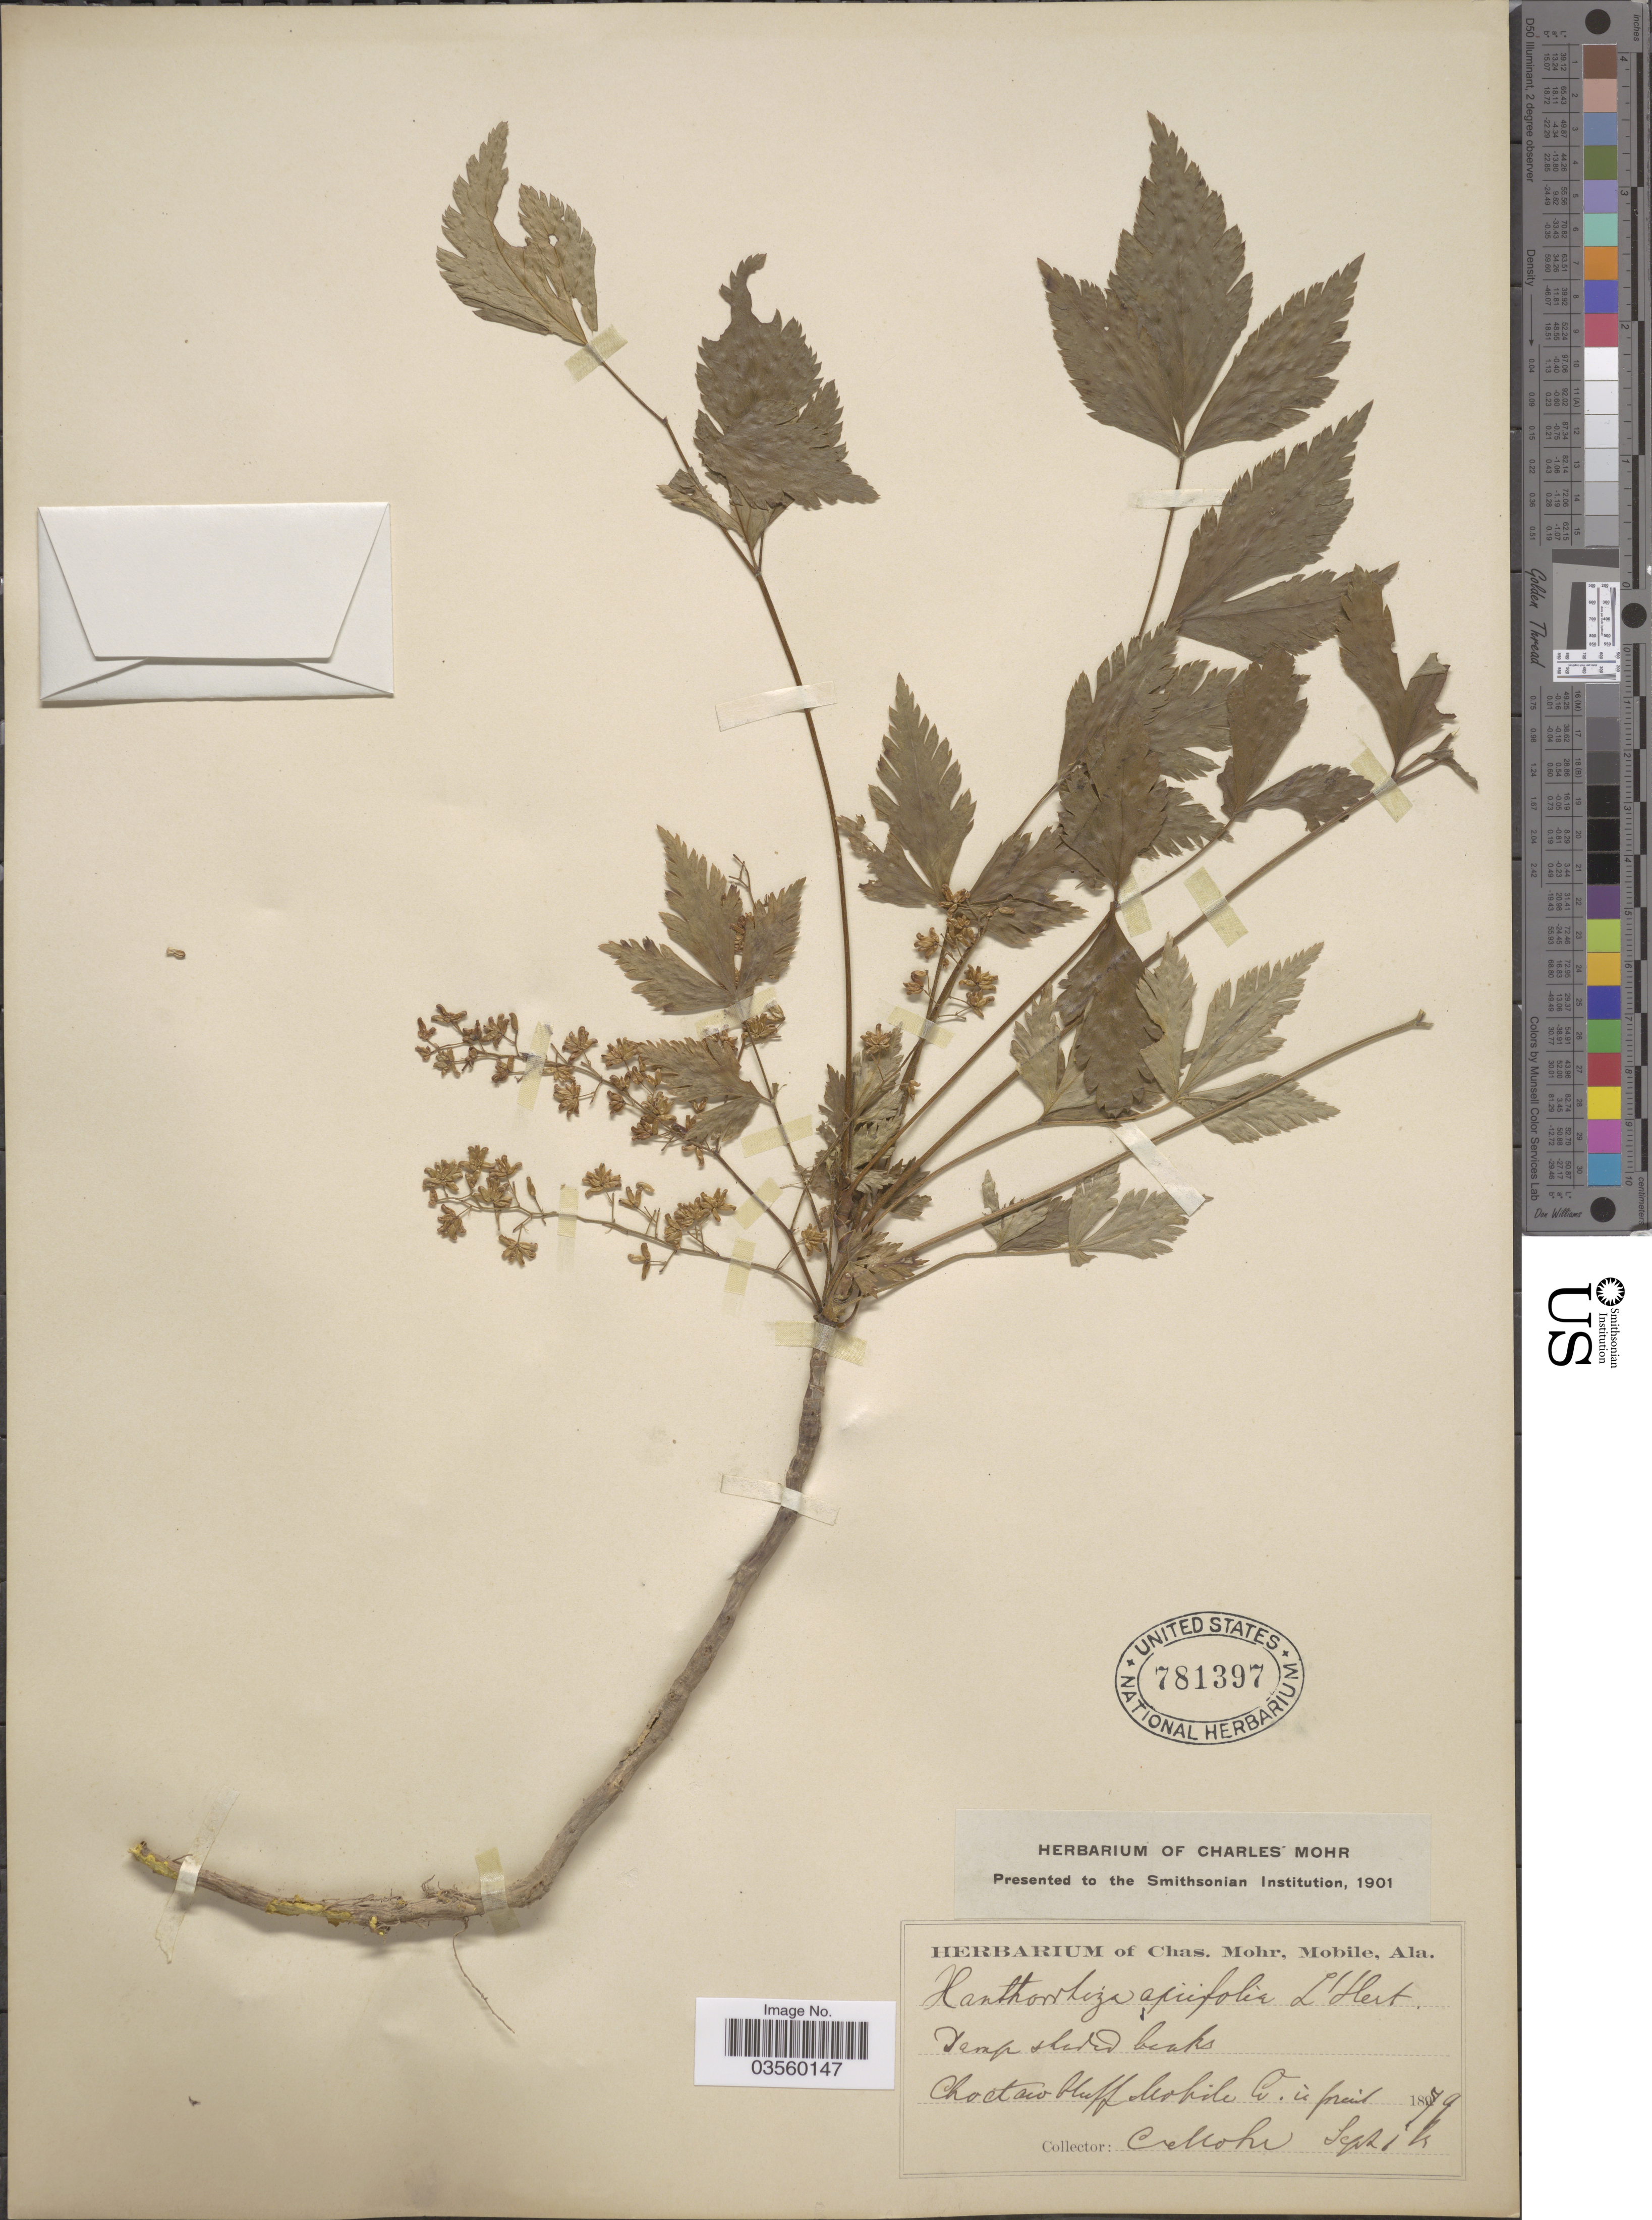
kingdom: Plantae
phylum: Tracheophyta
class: Magnoliopsida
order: Ranunculales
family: Ranunculaceae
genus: Xanthorhiza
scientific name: Xanthorhiza apiifolia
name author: L'Hér.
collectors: Mohr, C. T. (herbarium)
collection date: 1879-09-14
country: United States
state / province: Alabama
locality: Choctaw bluff, Mobile Co.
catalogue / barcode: US 781397